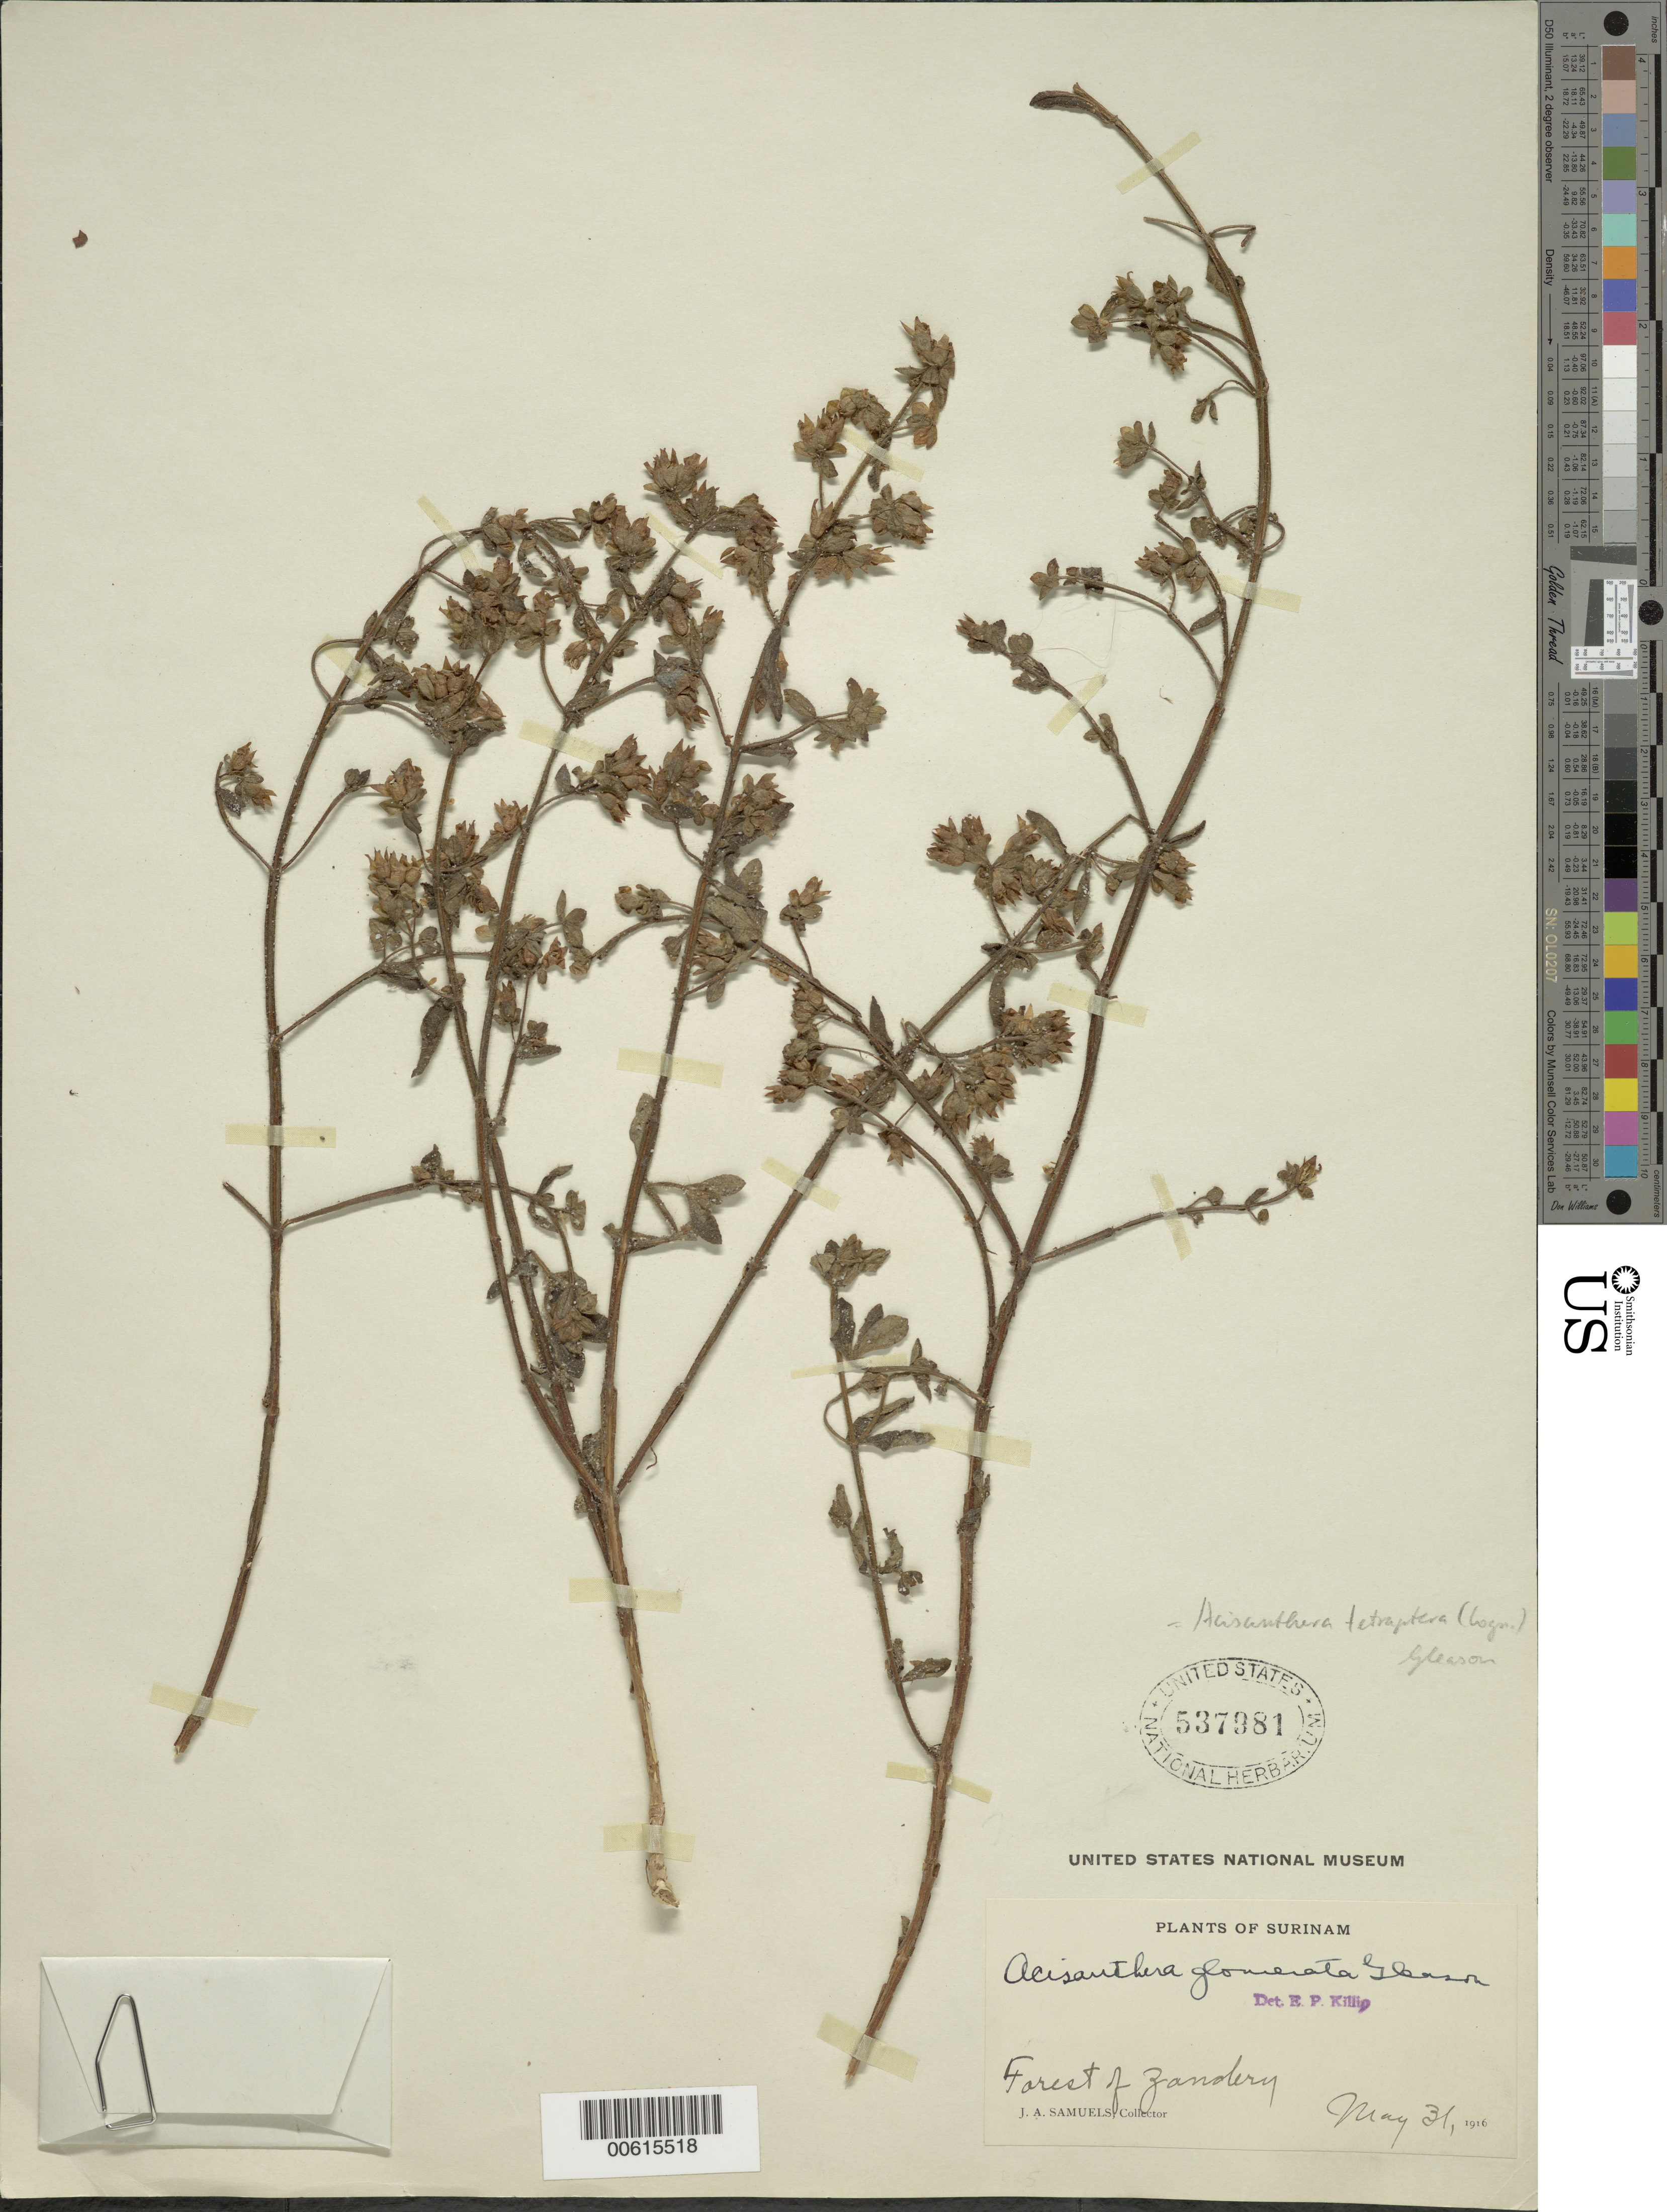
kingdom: Plantae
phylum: Tracheophyta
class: Magnoliopsida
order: Myrtales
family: Melastomataceae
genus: Rostranthera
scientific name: Rostranthera tetraptera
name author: (Cogn.) M.J. Rocha & P.J.F. Guim.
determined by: Nunes da Silva, Diego, (RB), Jardim Botanico do Rio de Janeiro - Herbario (BRAZIL)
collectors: J. A. Samuels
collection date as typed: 31-May-16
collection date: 1916-05-31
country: Suriname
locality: Zanderij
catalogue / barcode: US 537981